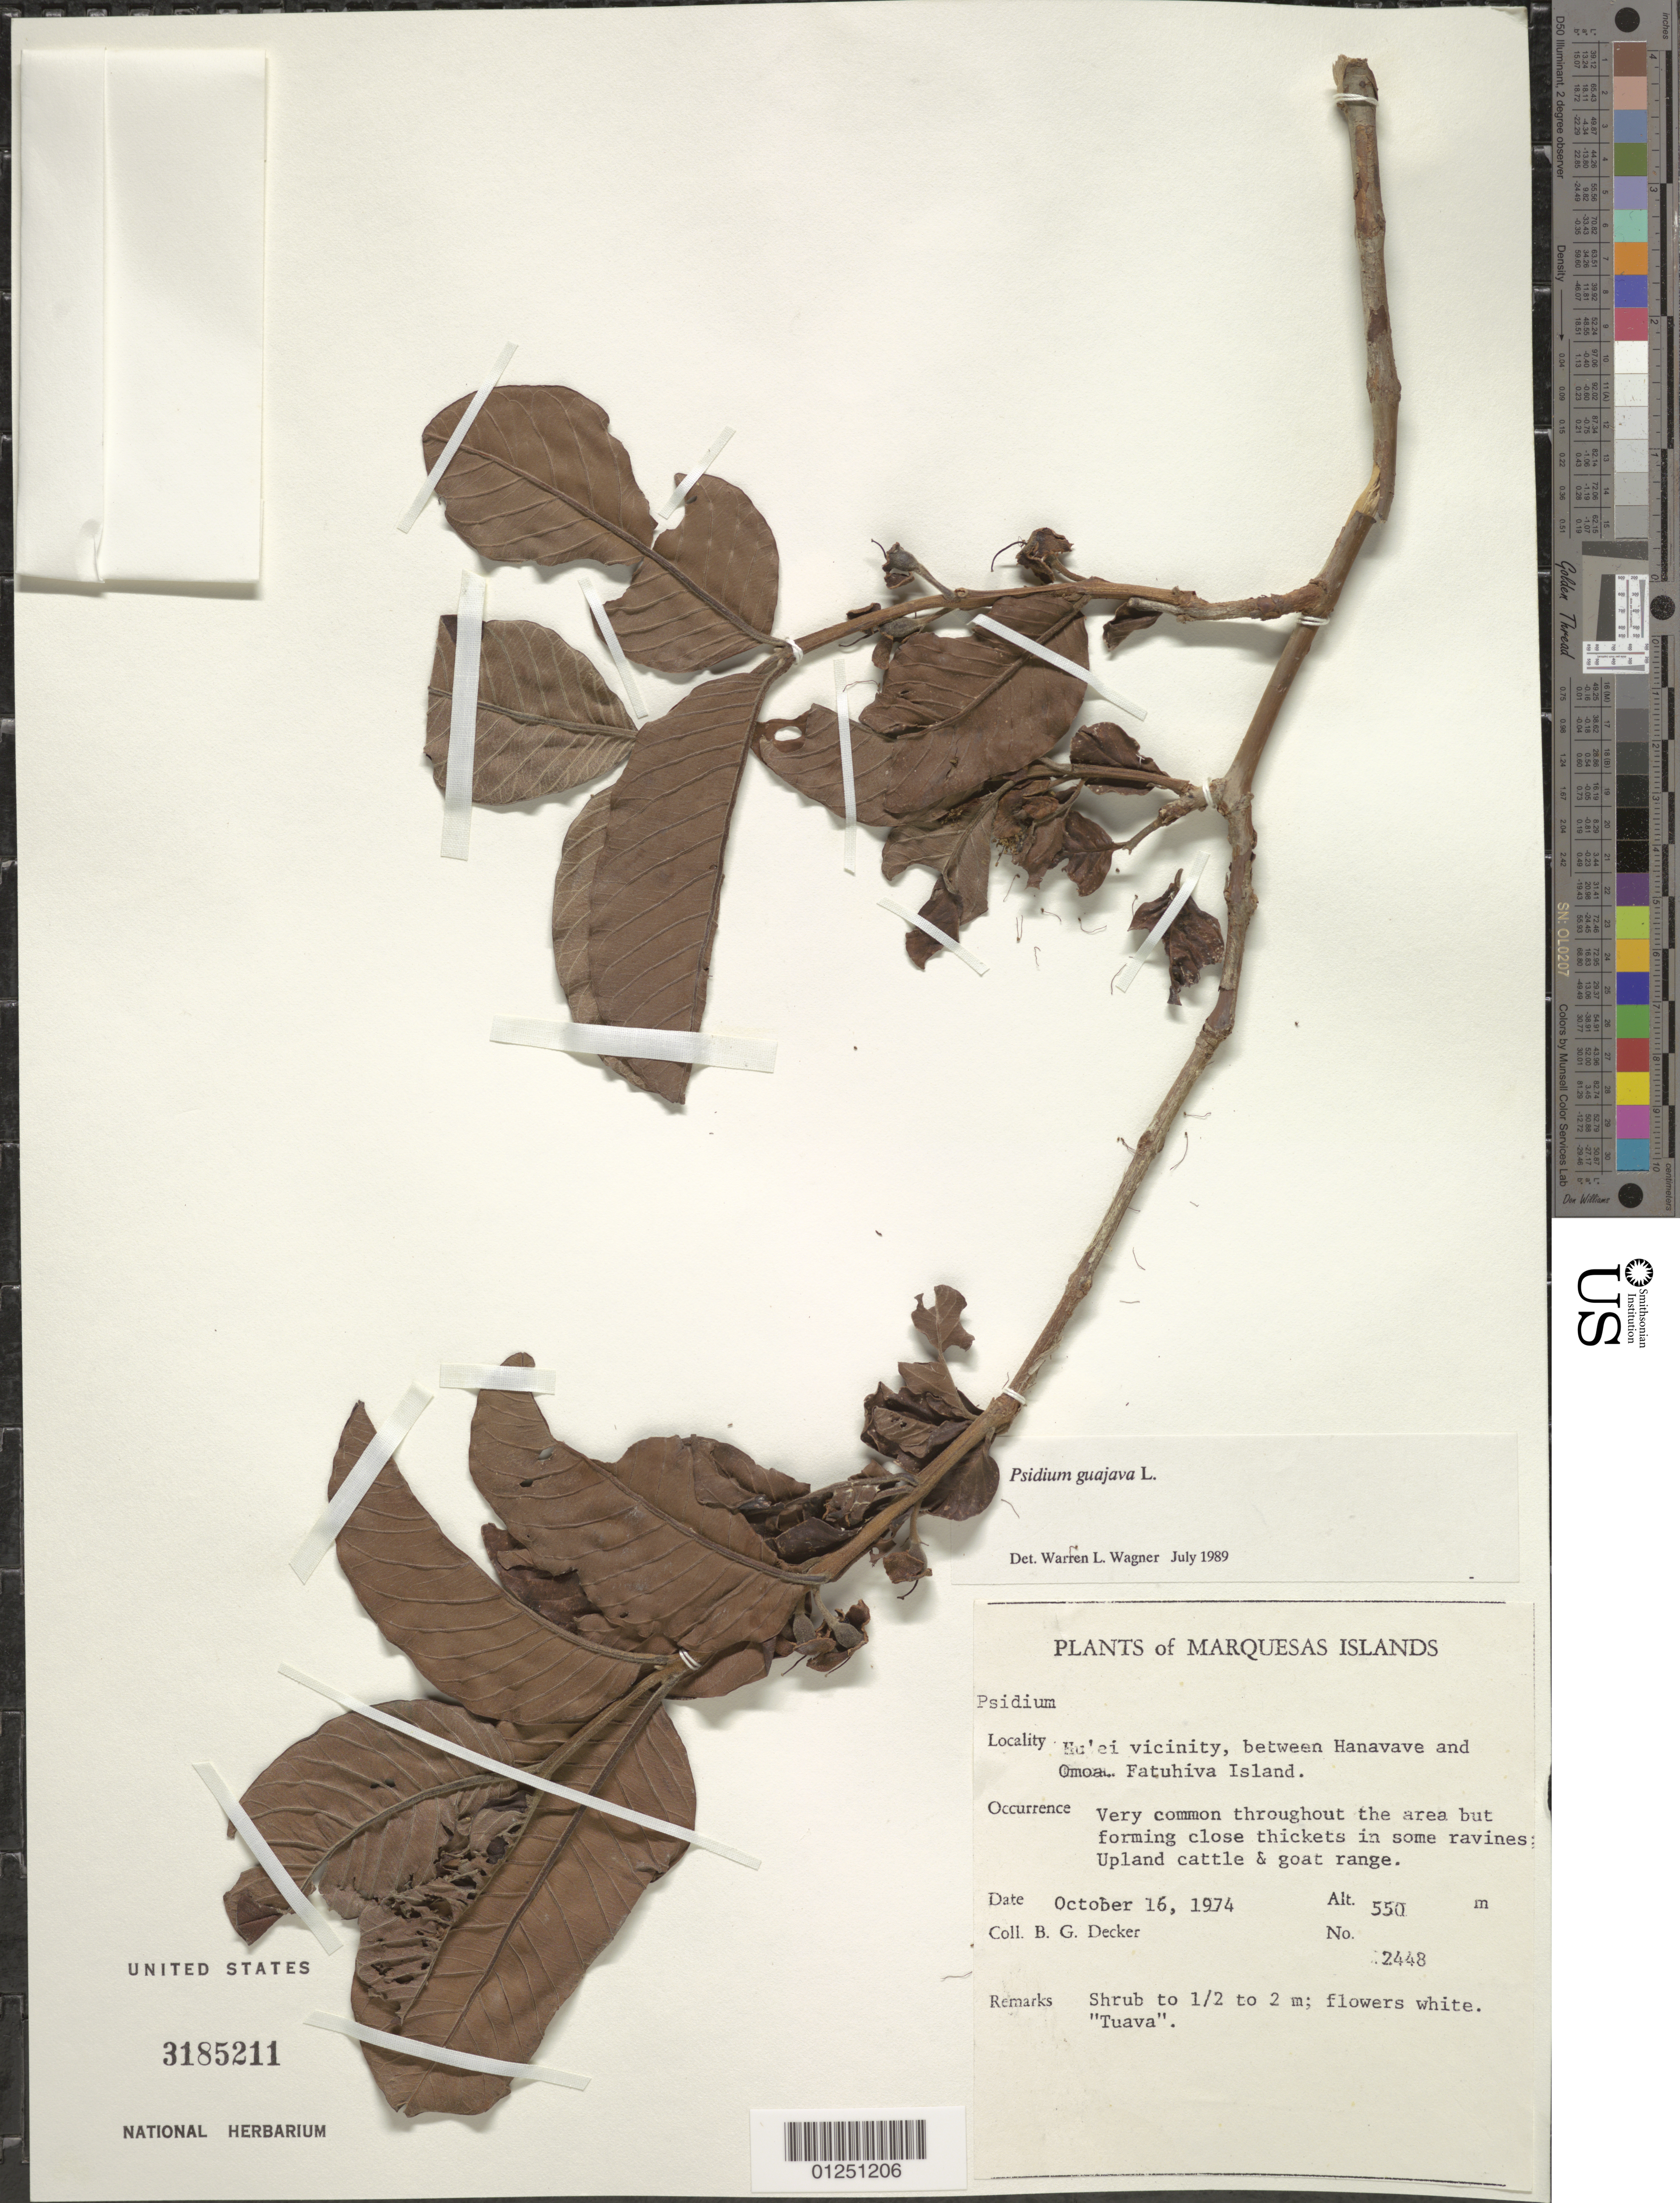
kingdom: Plantae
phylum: Tracheophyta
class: Magnoliopsida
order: Myrtales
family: Myrtaceae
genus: Psidium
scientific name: Psidium guajava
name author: L.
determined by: Wagner, W. L., (BOT), Smithsonian Institution - National Museum of Natural History (UNITED STATES)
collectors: B. G. Decker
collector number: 2448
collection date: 1974-10-16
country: French Polynesia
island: Fatu Hiva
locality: Hu'ei vicinity, between Hanavave and 'Omo'a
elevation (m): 550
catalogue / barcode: US 3185211